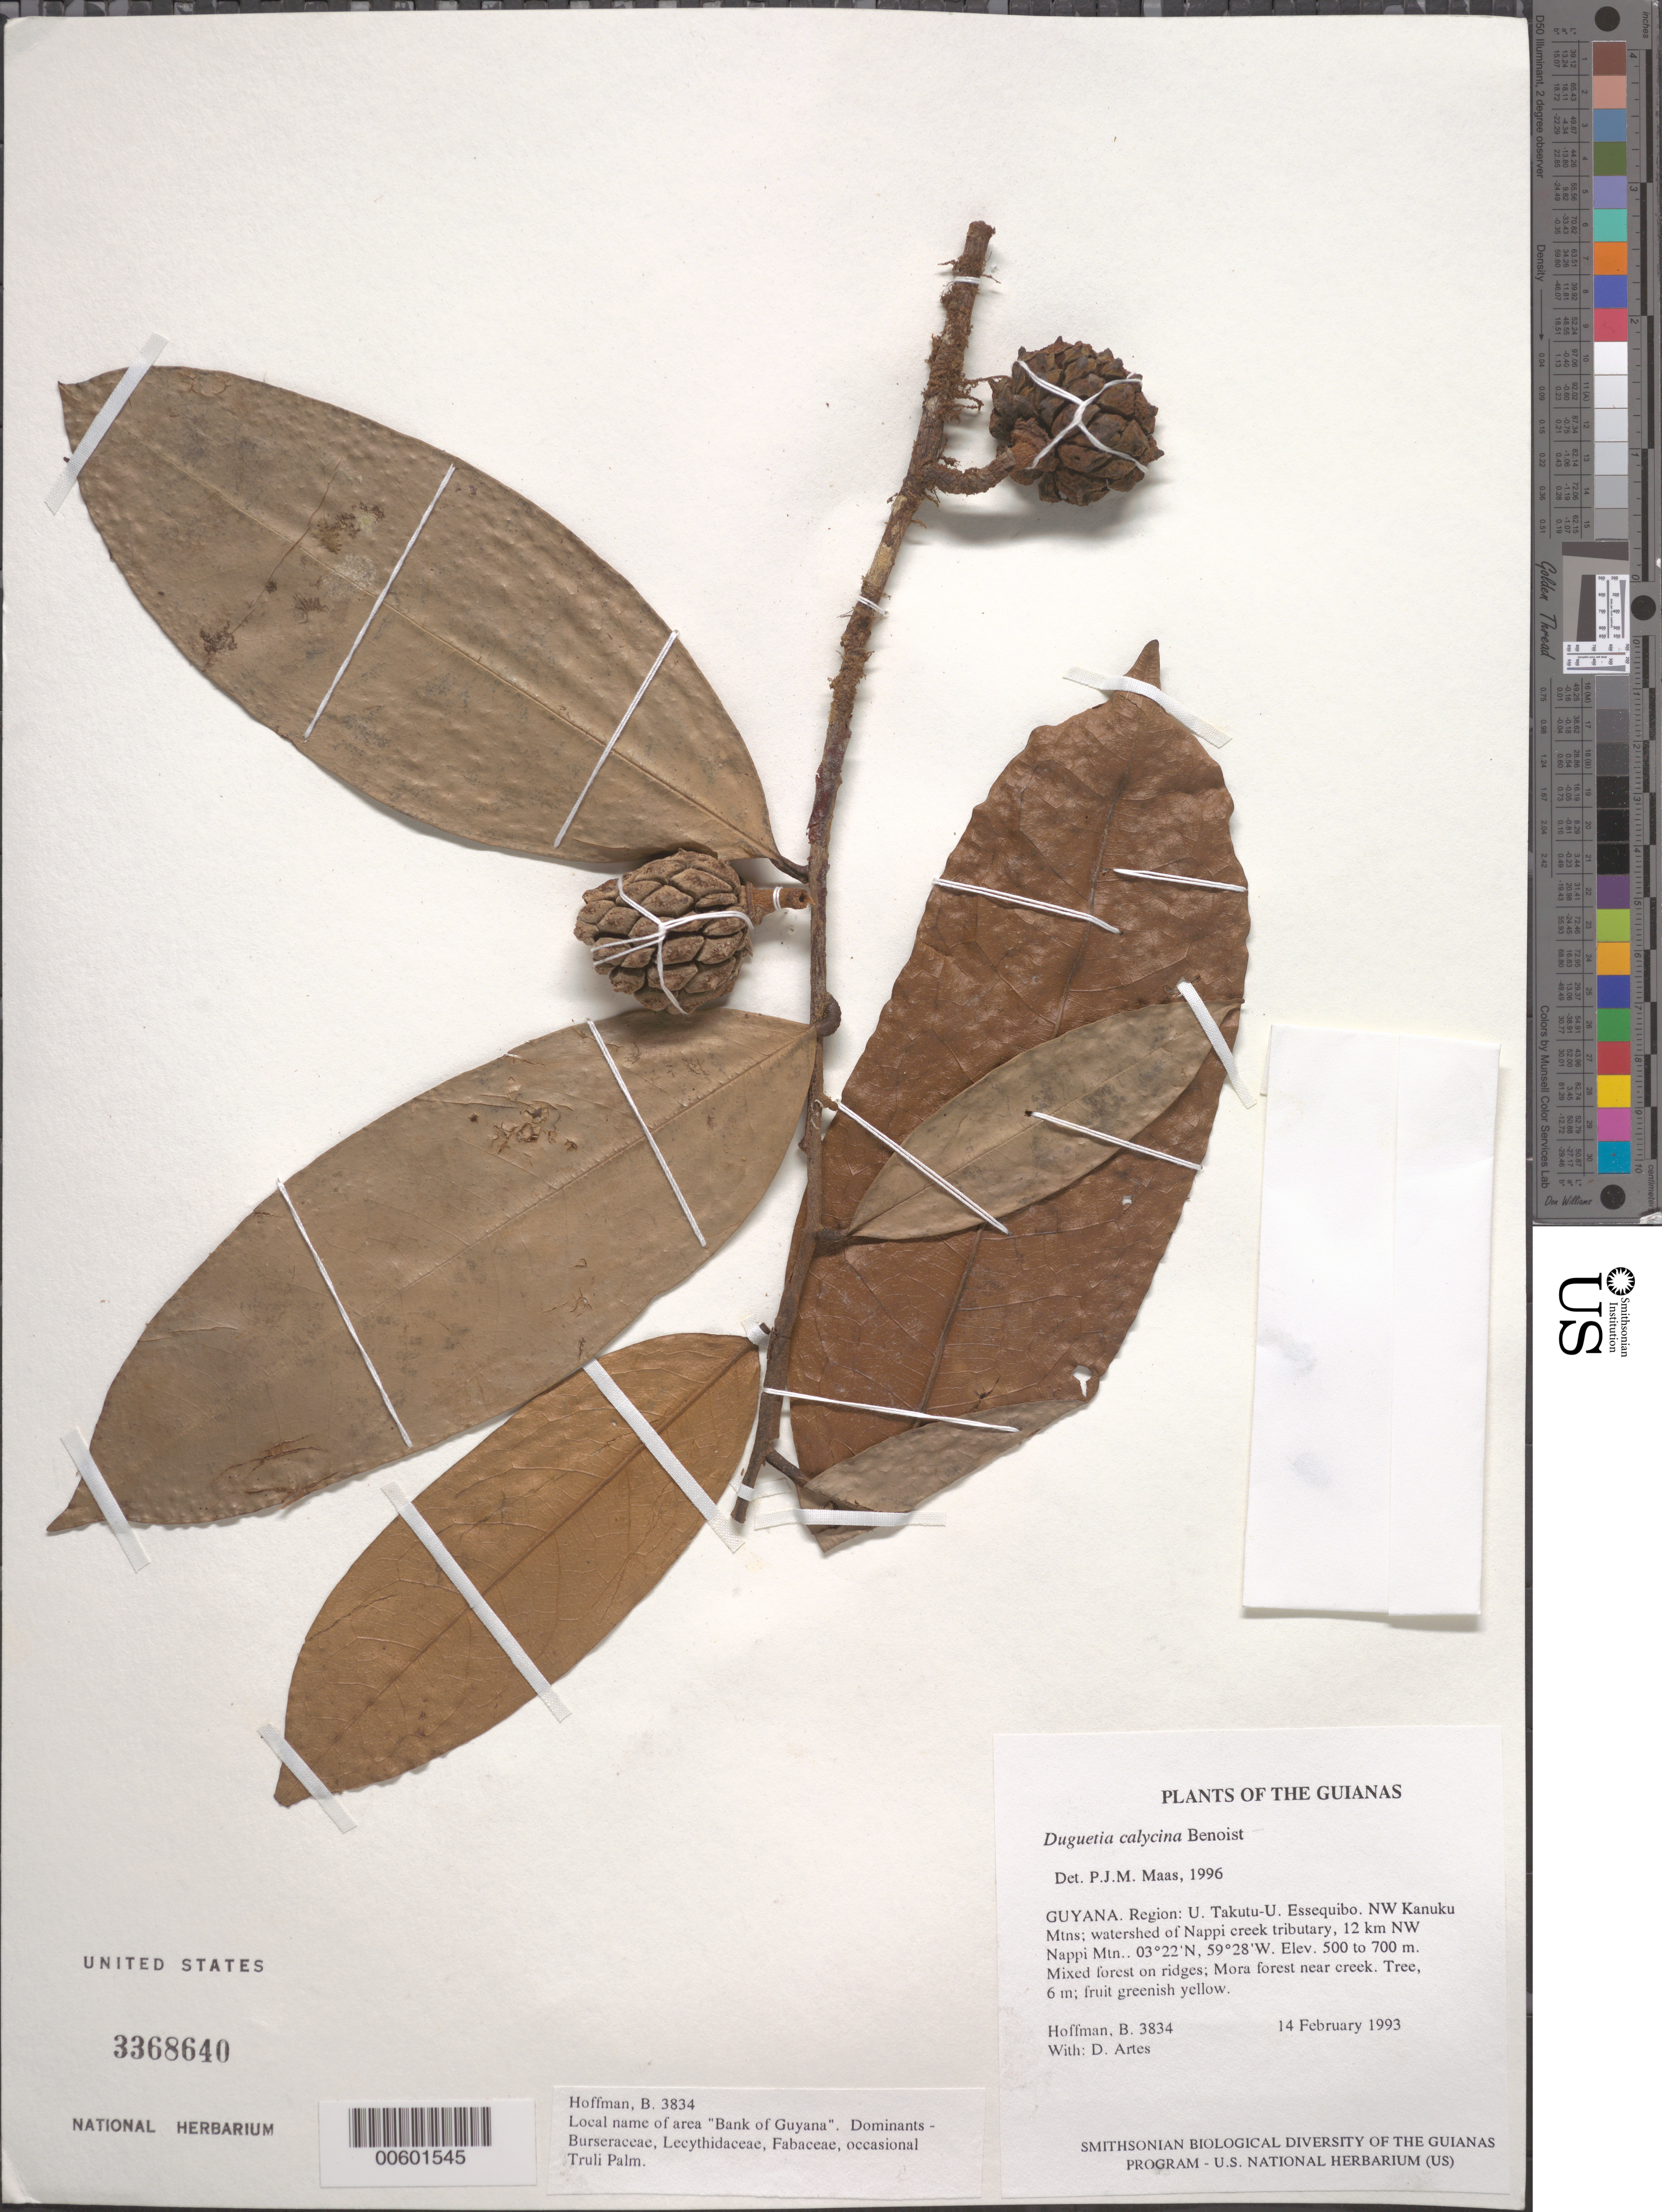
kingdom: Plantae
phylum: Tracheophyta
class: Magnoliopsida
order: Magnoliales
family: Annonaceae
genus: Duguetia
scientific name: Duguetia calycina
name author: Benoist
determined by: Maas, Paul J. M.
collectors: B. Hoffman & D. Artes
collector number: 3834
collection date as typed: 14 February 1993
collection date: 1993-02-14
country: Guyana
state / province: U. Takutu-U. Essequibo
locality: NW Kanuku Mountains; watershed of Nappi creek tributary, 12 km NE of Nappi Mountain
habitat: Mixed forest on ridges; Mora forest near creek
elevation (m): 500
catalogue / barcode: US 3368640